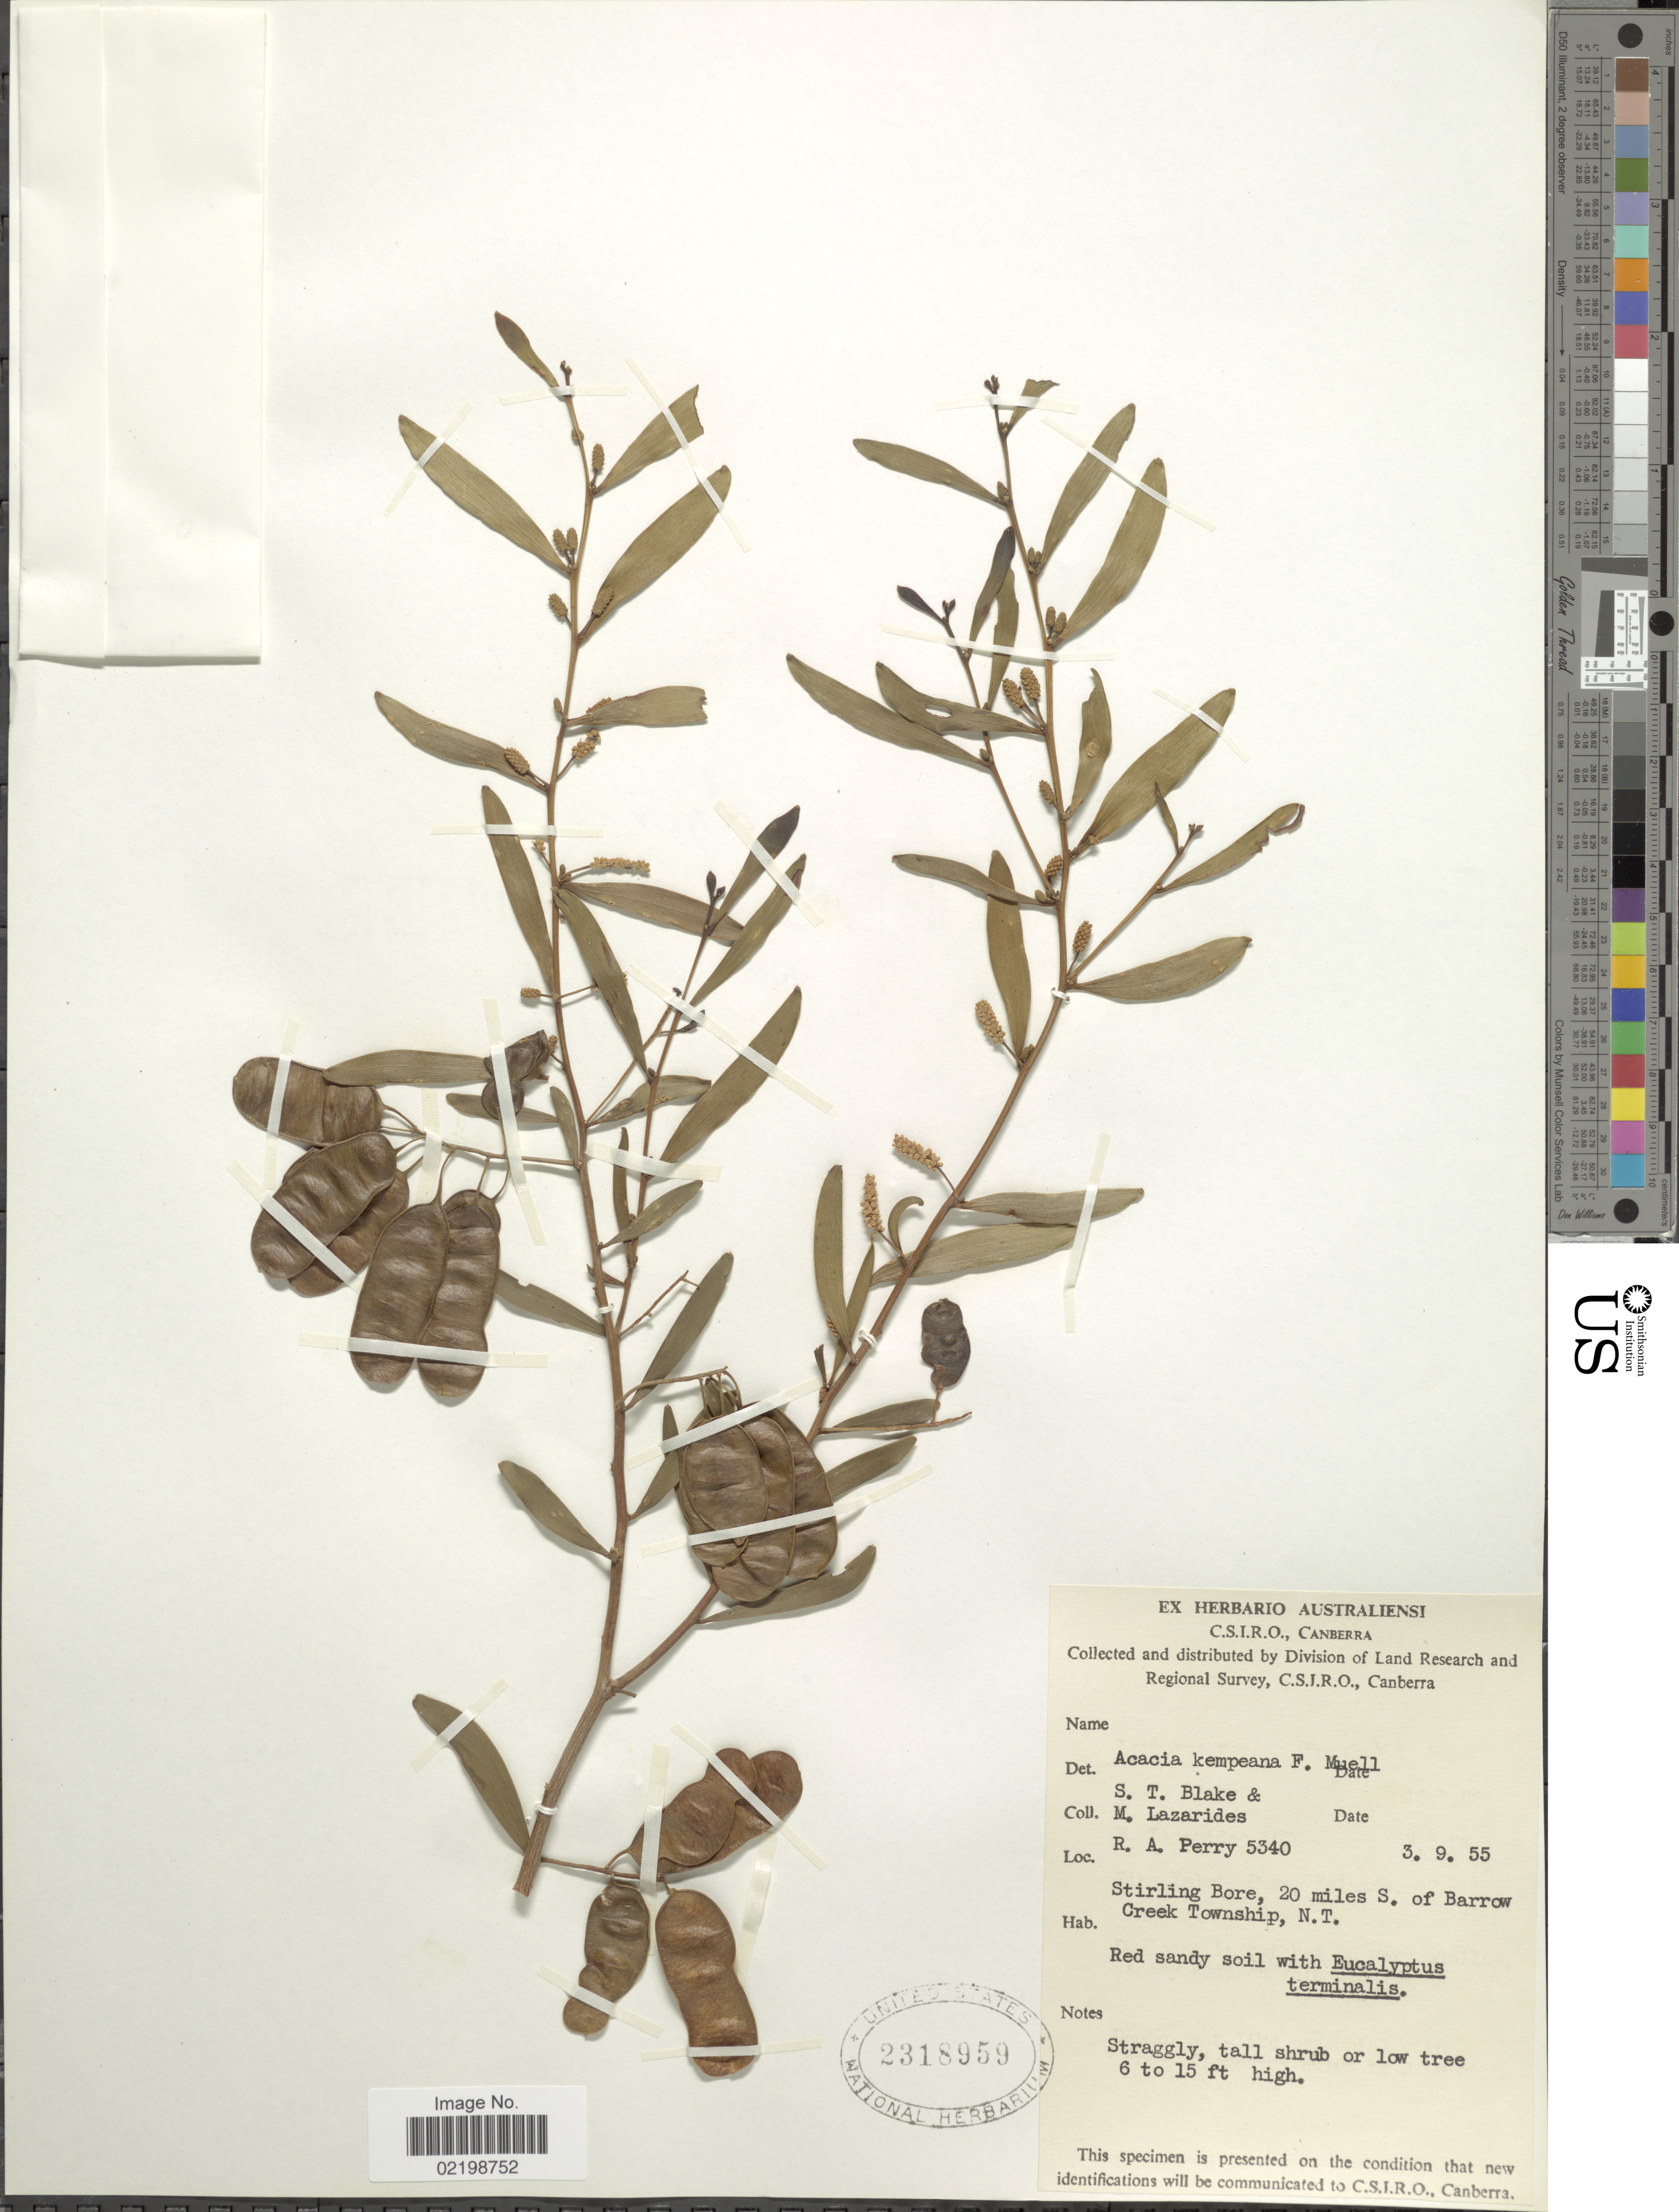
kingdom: Plantae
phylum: Tracheophyta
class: Magnoliopsida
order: Fabales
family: Fabaceae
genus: Acacia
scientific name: Acacia kempeana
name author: F. Muell.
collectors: Perry, R. A.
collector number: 5340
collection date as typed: Transcribed d/m/y: 3/9/55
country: Australia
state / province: Northern Territory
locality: Stirling Bore, 20 miles S. of Barrow Creek Township, N.T.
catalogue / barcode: US 2318959